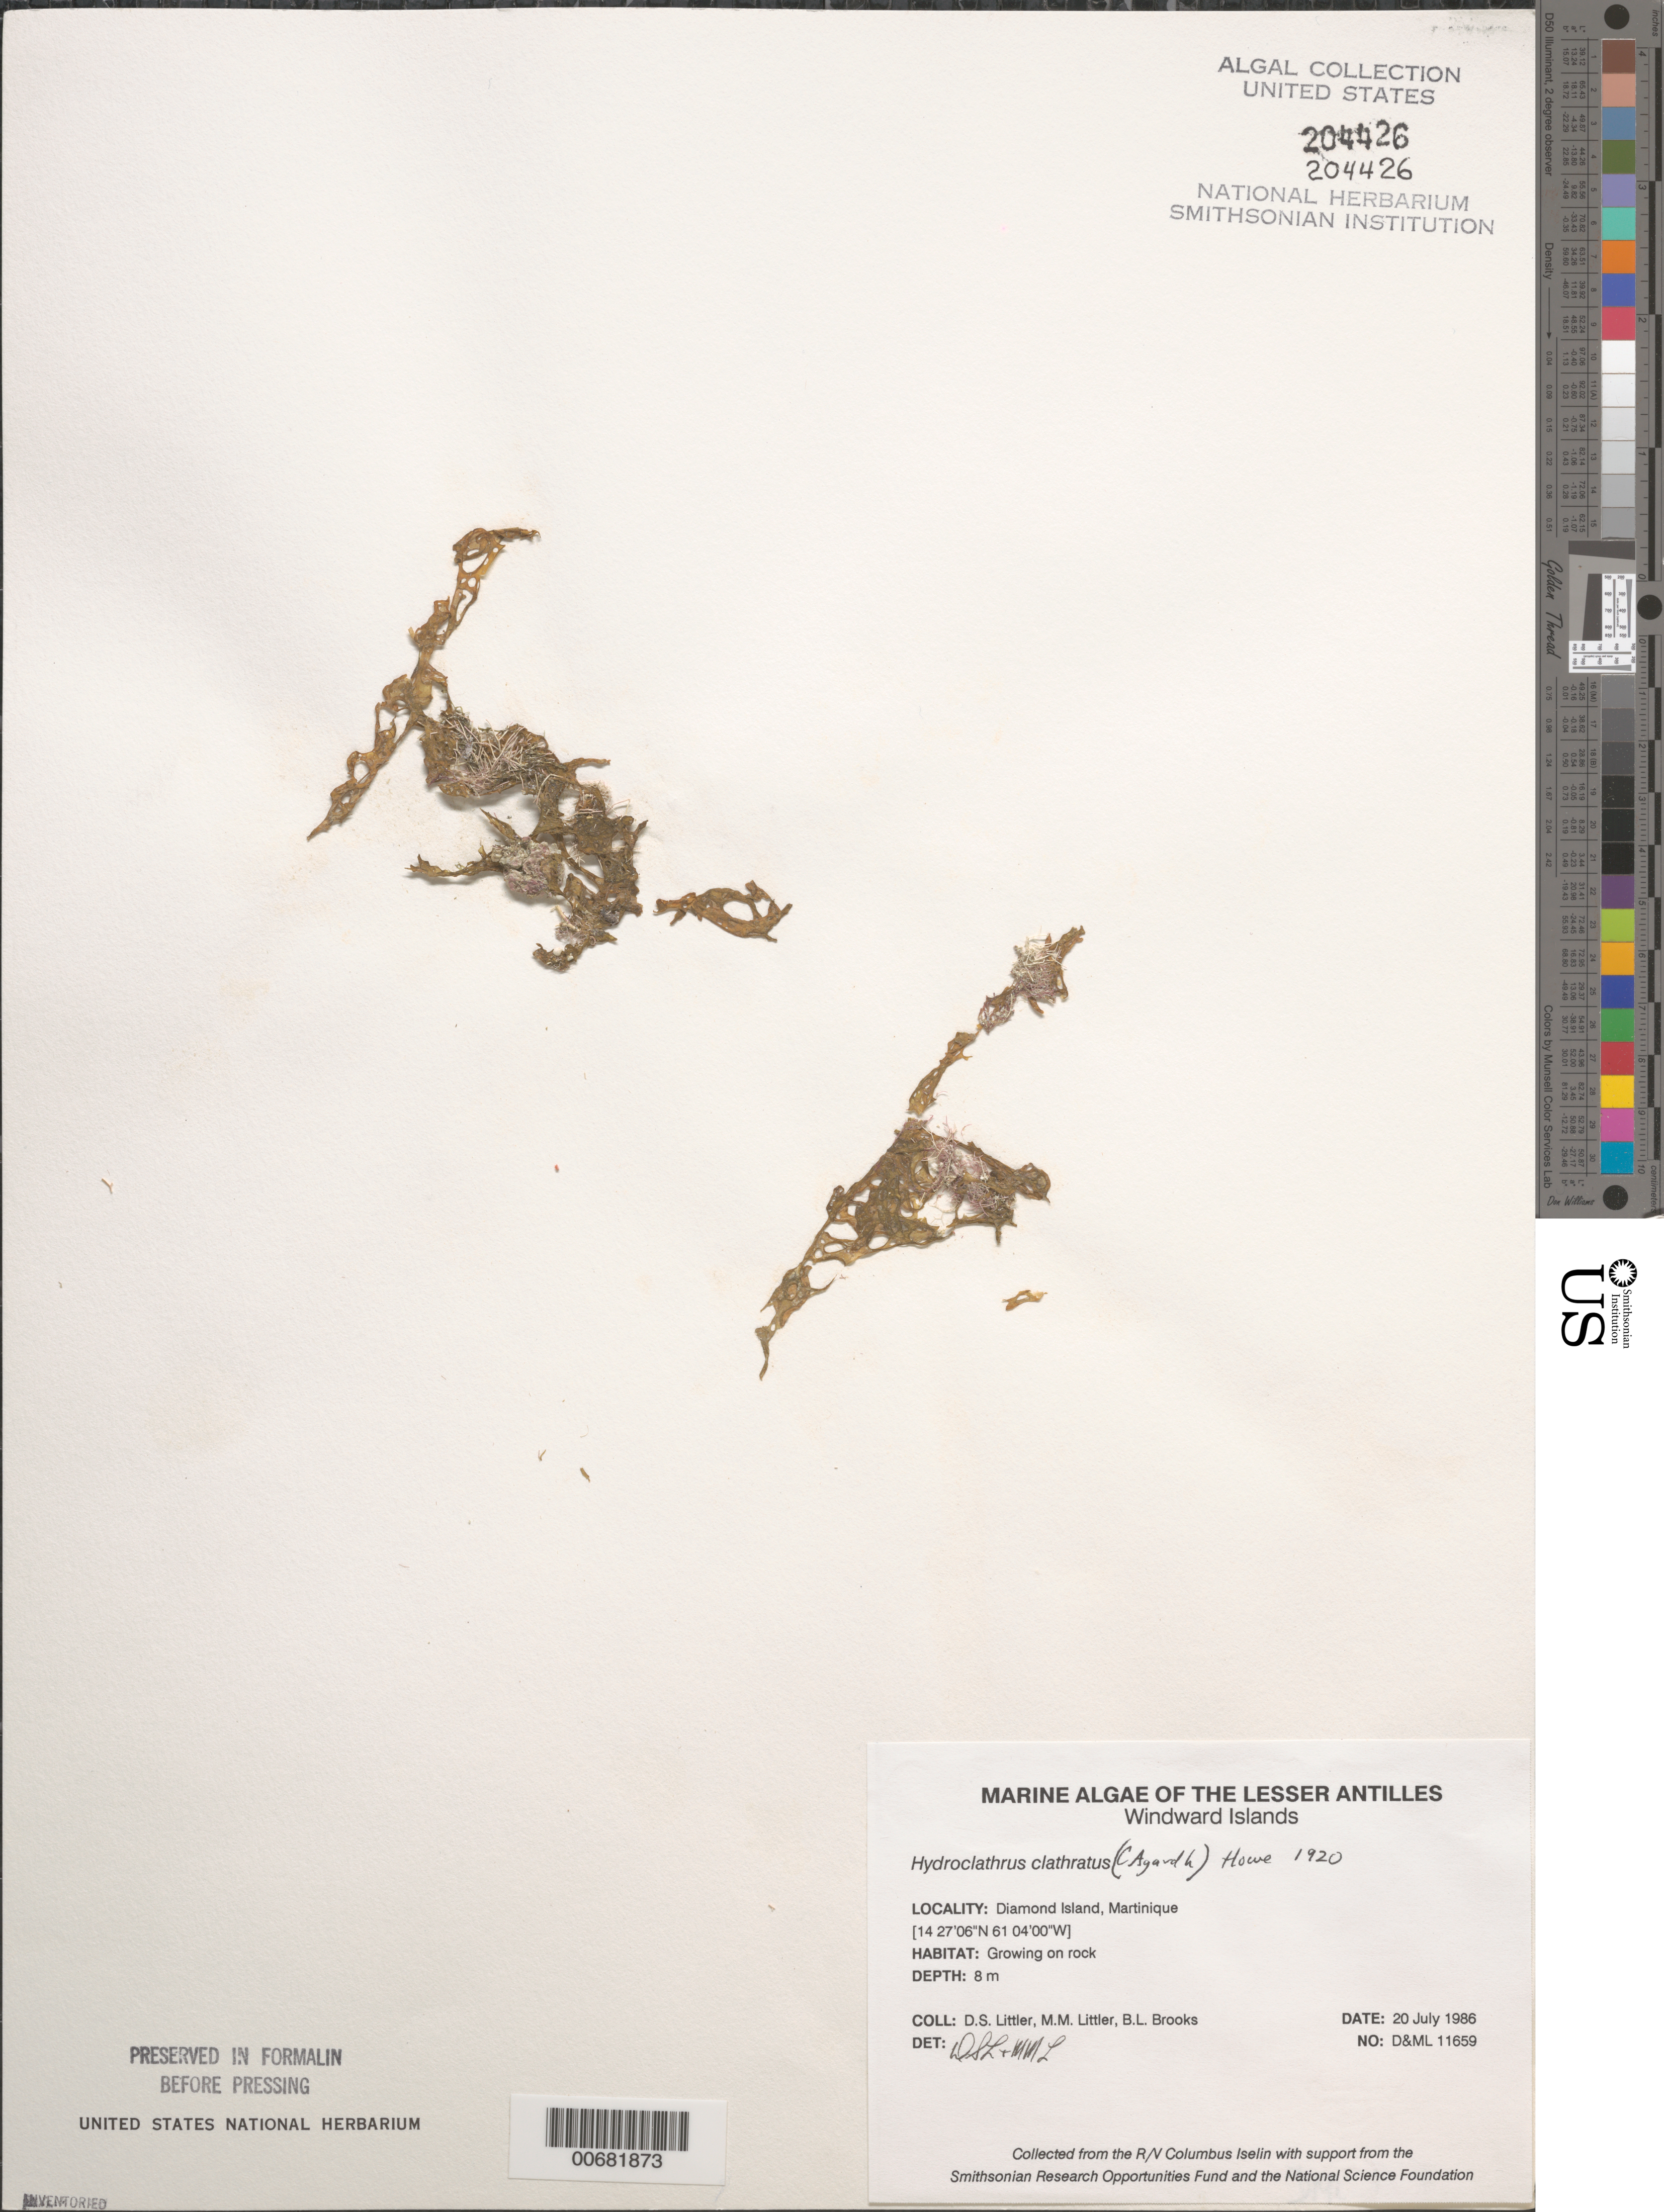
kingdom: Chromista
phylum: Ochrophyta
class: Phaeophyceae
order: Scytosiphonales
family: Scytosiphonaceae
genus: Hydroclathrus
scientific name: Hydroclathrus clathratus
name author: (C. Agardh) M. Howe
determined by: Littler, D. S.; Littler, M. M.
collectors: D. S. Littler, M. M. Littler & B. Brooks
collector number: D&ML 11659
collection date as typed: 20 Jul 1986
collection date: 1986-07-20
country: Martinique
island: Diamond Island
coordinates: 14 27' 06" N, 61 04' 00" W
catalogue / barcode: US 204426